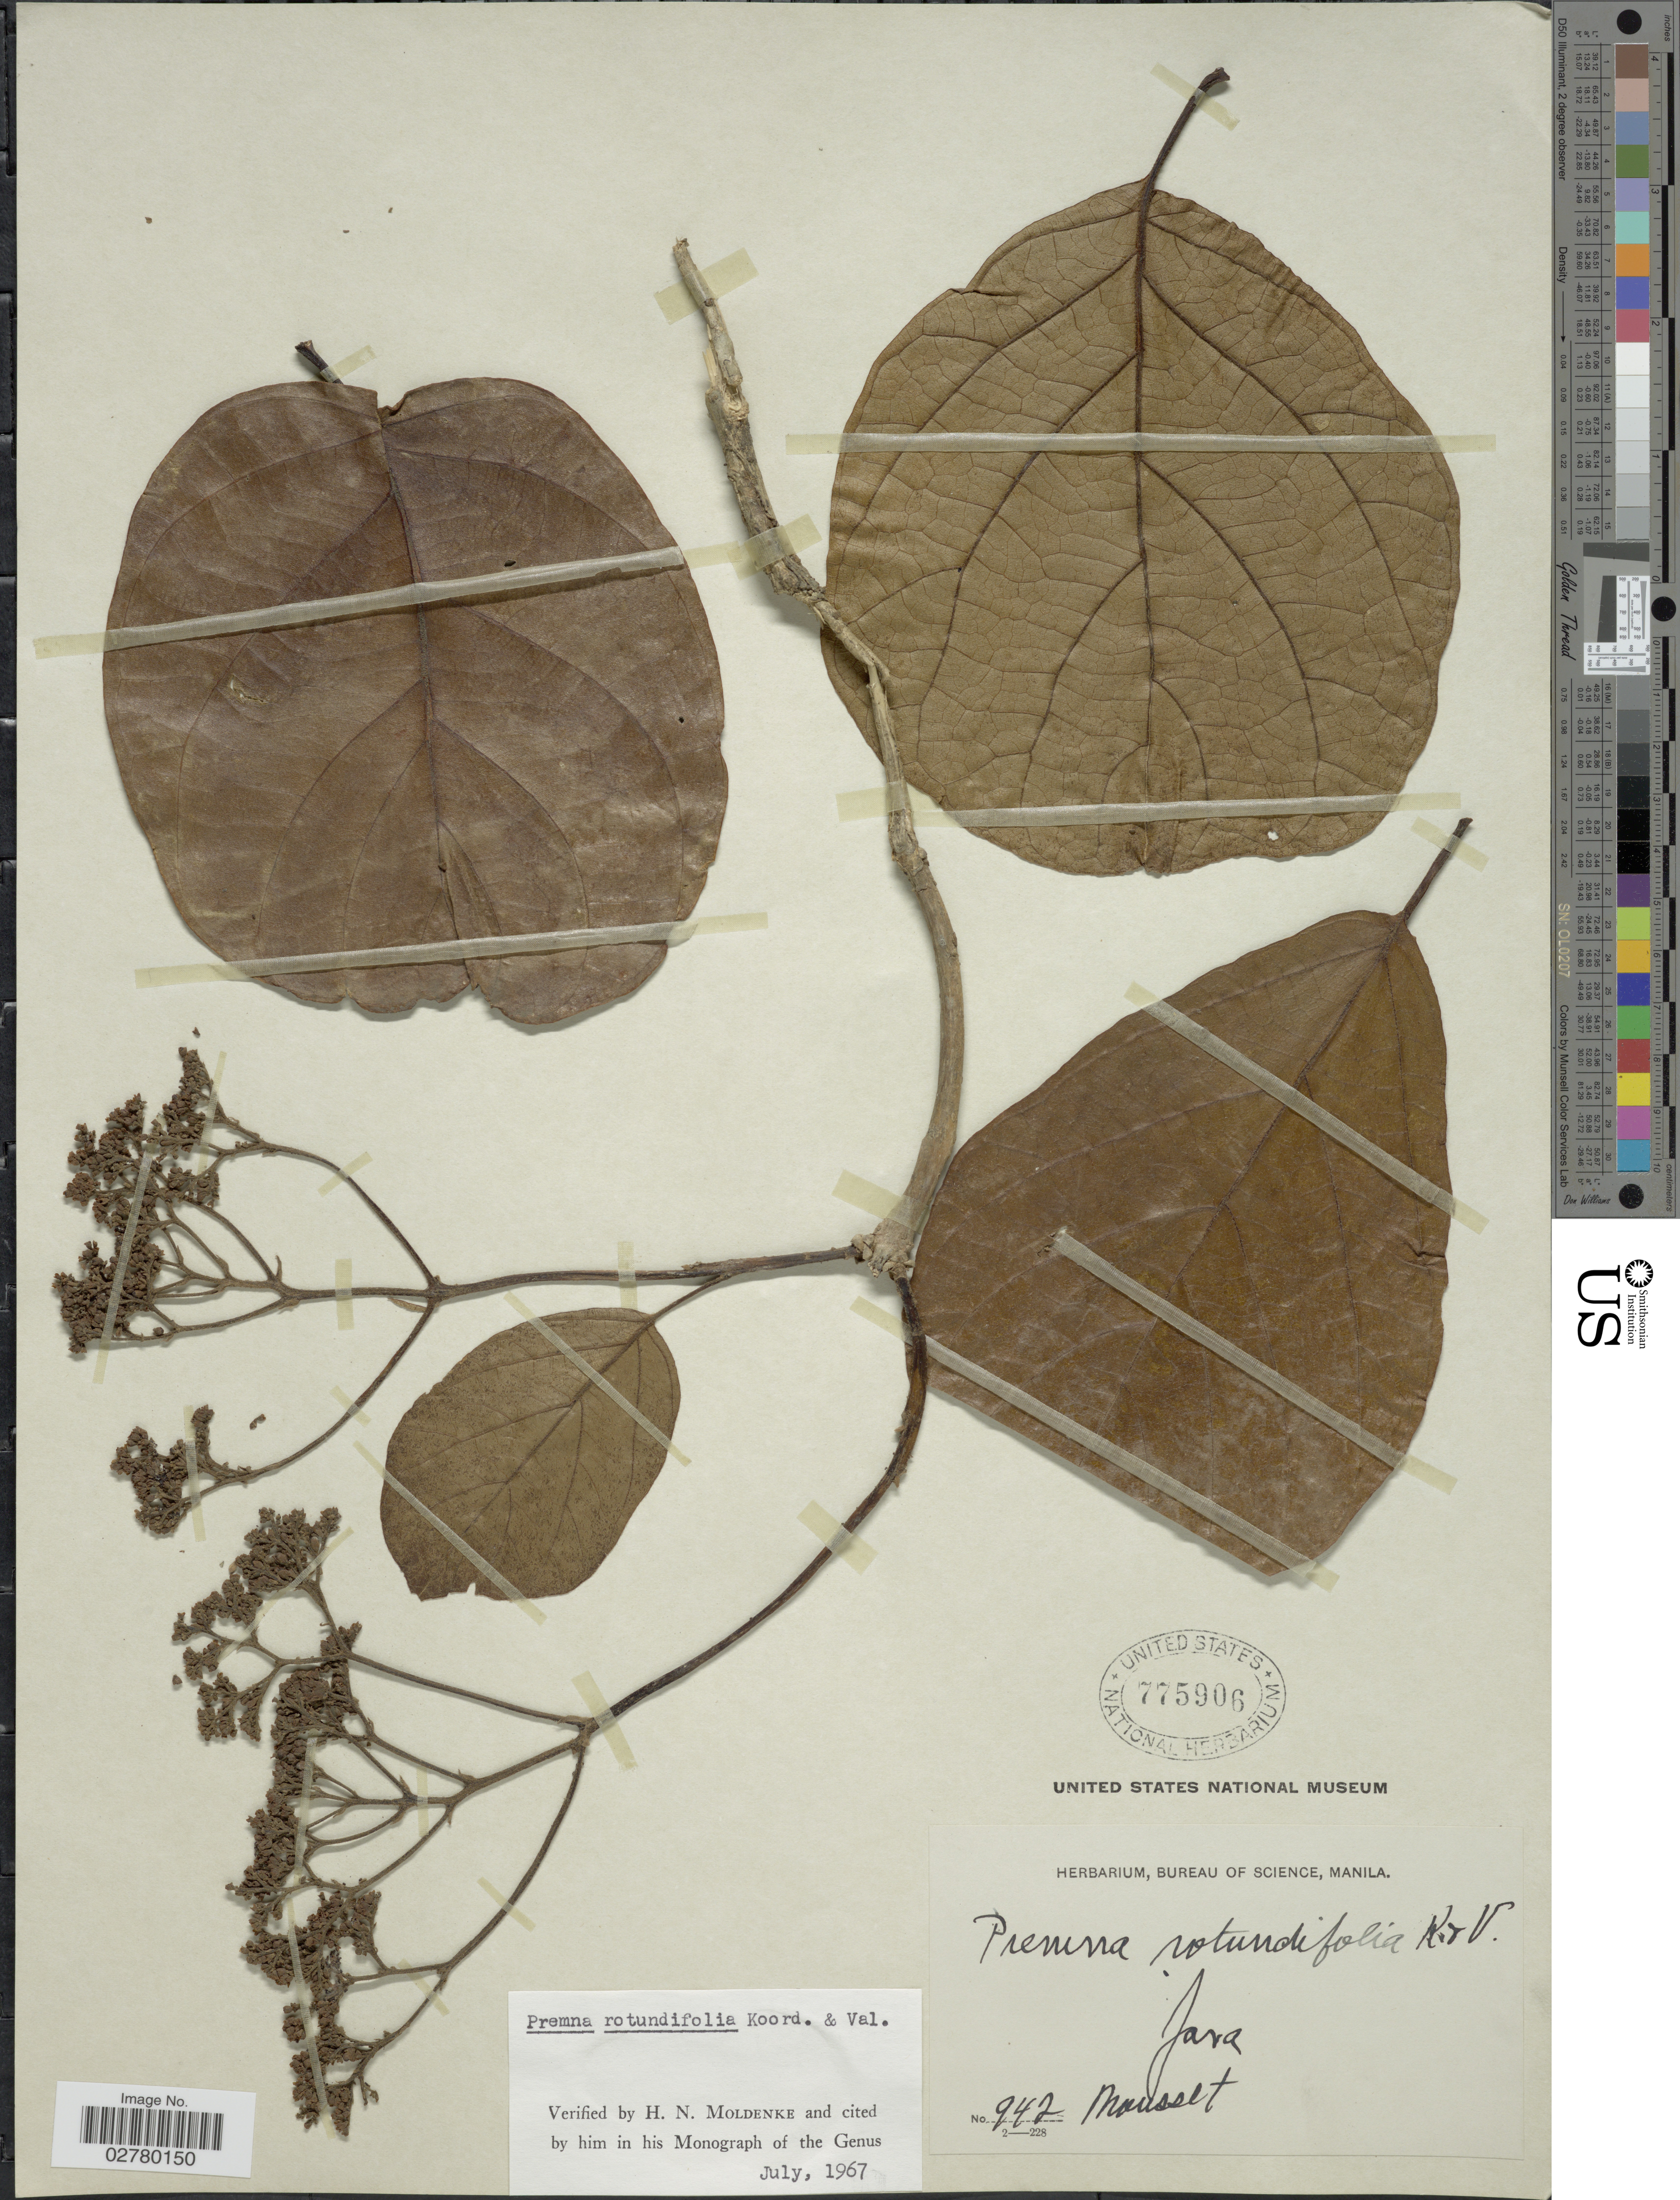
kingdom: Plantae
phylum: Tracheophyta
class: Magnoliopsida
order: Lamiales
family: Lamiaceae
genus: Premna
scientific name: Premna rotundifolia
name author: Koord. & Valeton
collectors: Mousset, --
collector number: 942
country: Indonesia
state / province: Java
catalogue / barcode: US 775906